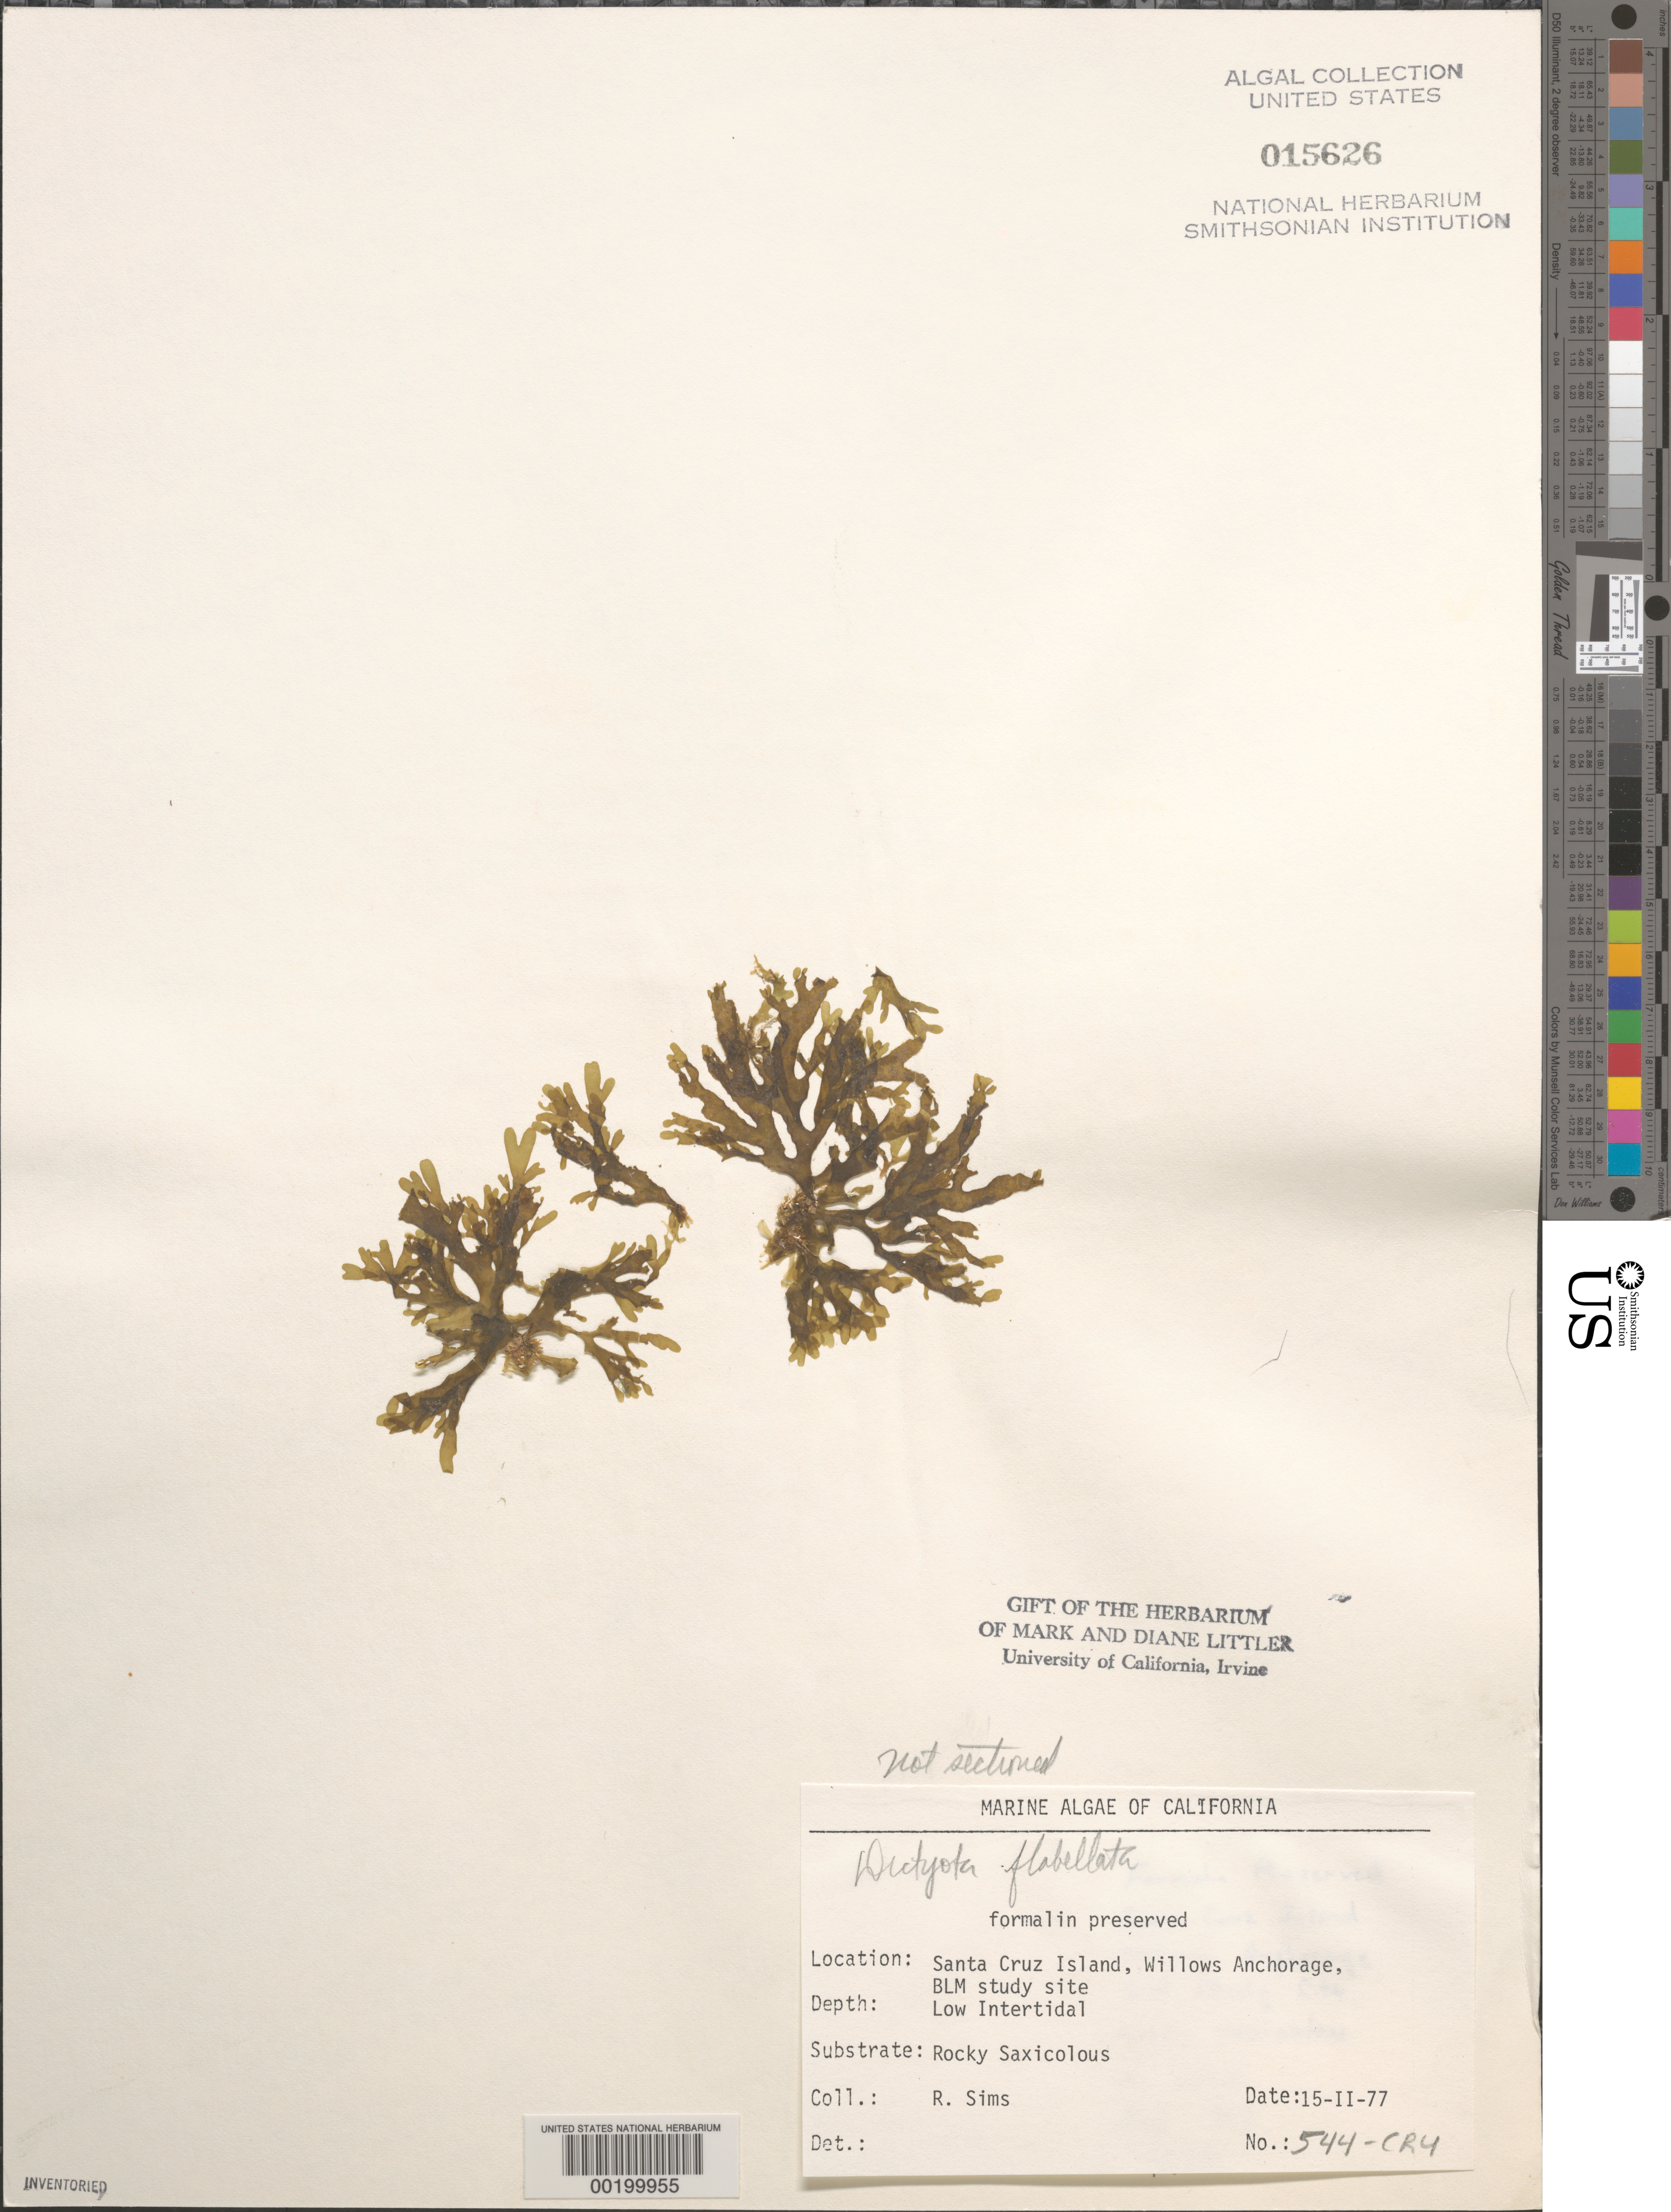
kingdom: Chromista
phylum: Ochrophyta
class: Phaeophyceae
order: Dictyotales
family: Dictyotaceae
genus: Dictyota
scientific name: Dictyota flabellata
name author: (Collins) Setch. & N.L. Gardner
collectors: R. H. Sims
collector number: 544-cru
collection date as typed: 15 Feb 1977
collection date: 1977-02-15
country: United States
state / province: California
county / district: Santa Barbara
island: Santa Cruz Island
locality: Willows Anchorage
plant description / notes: BLM-SOCALBIGHT Rocky Intertidal Survey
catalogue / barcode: US 15626